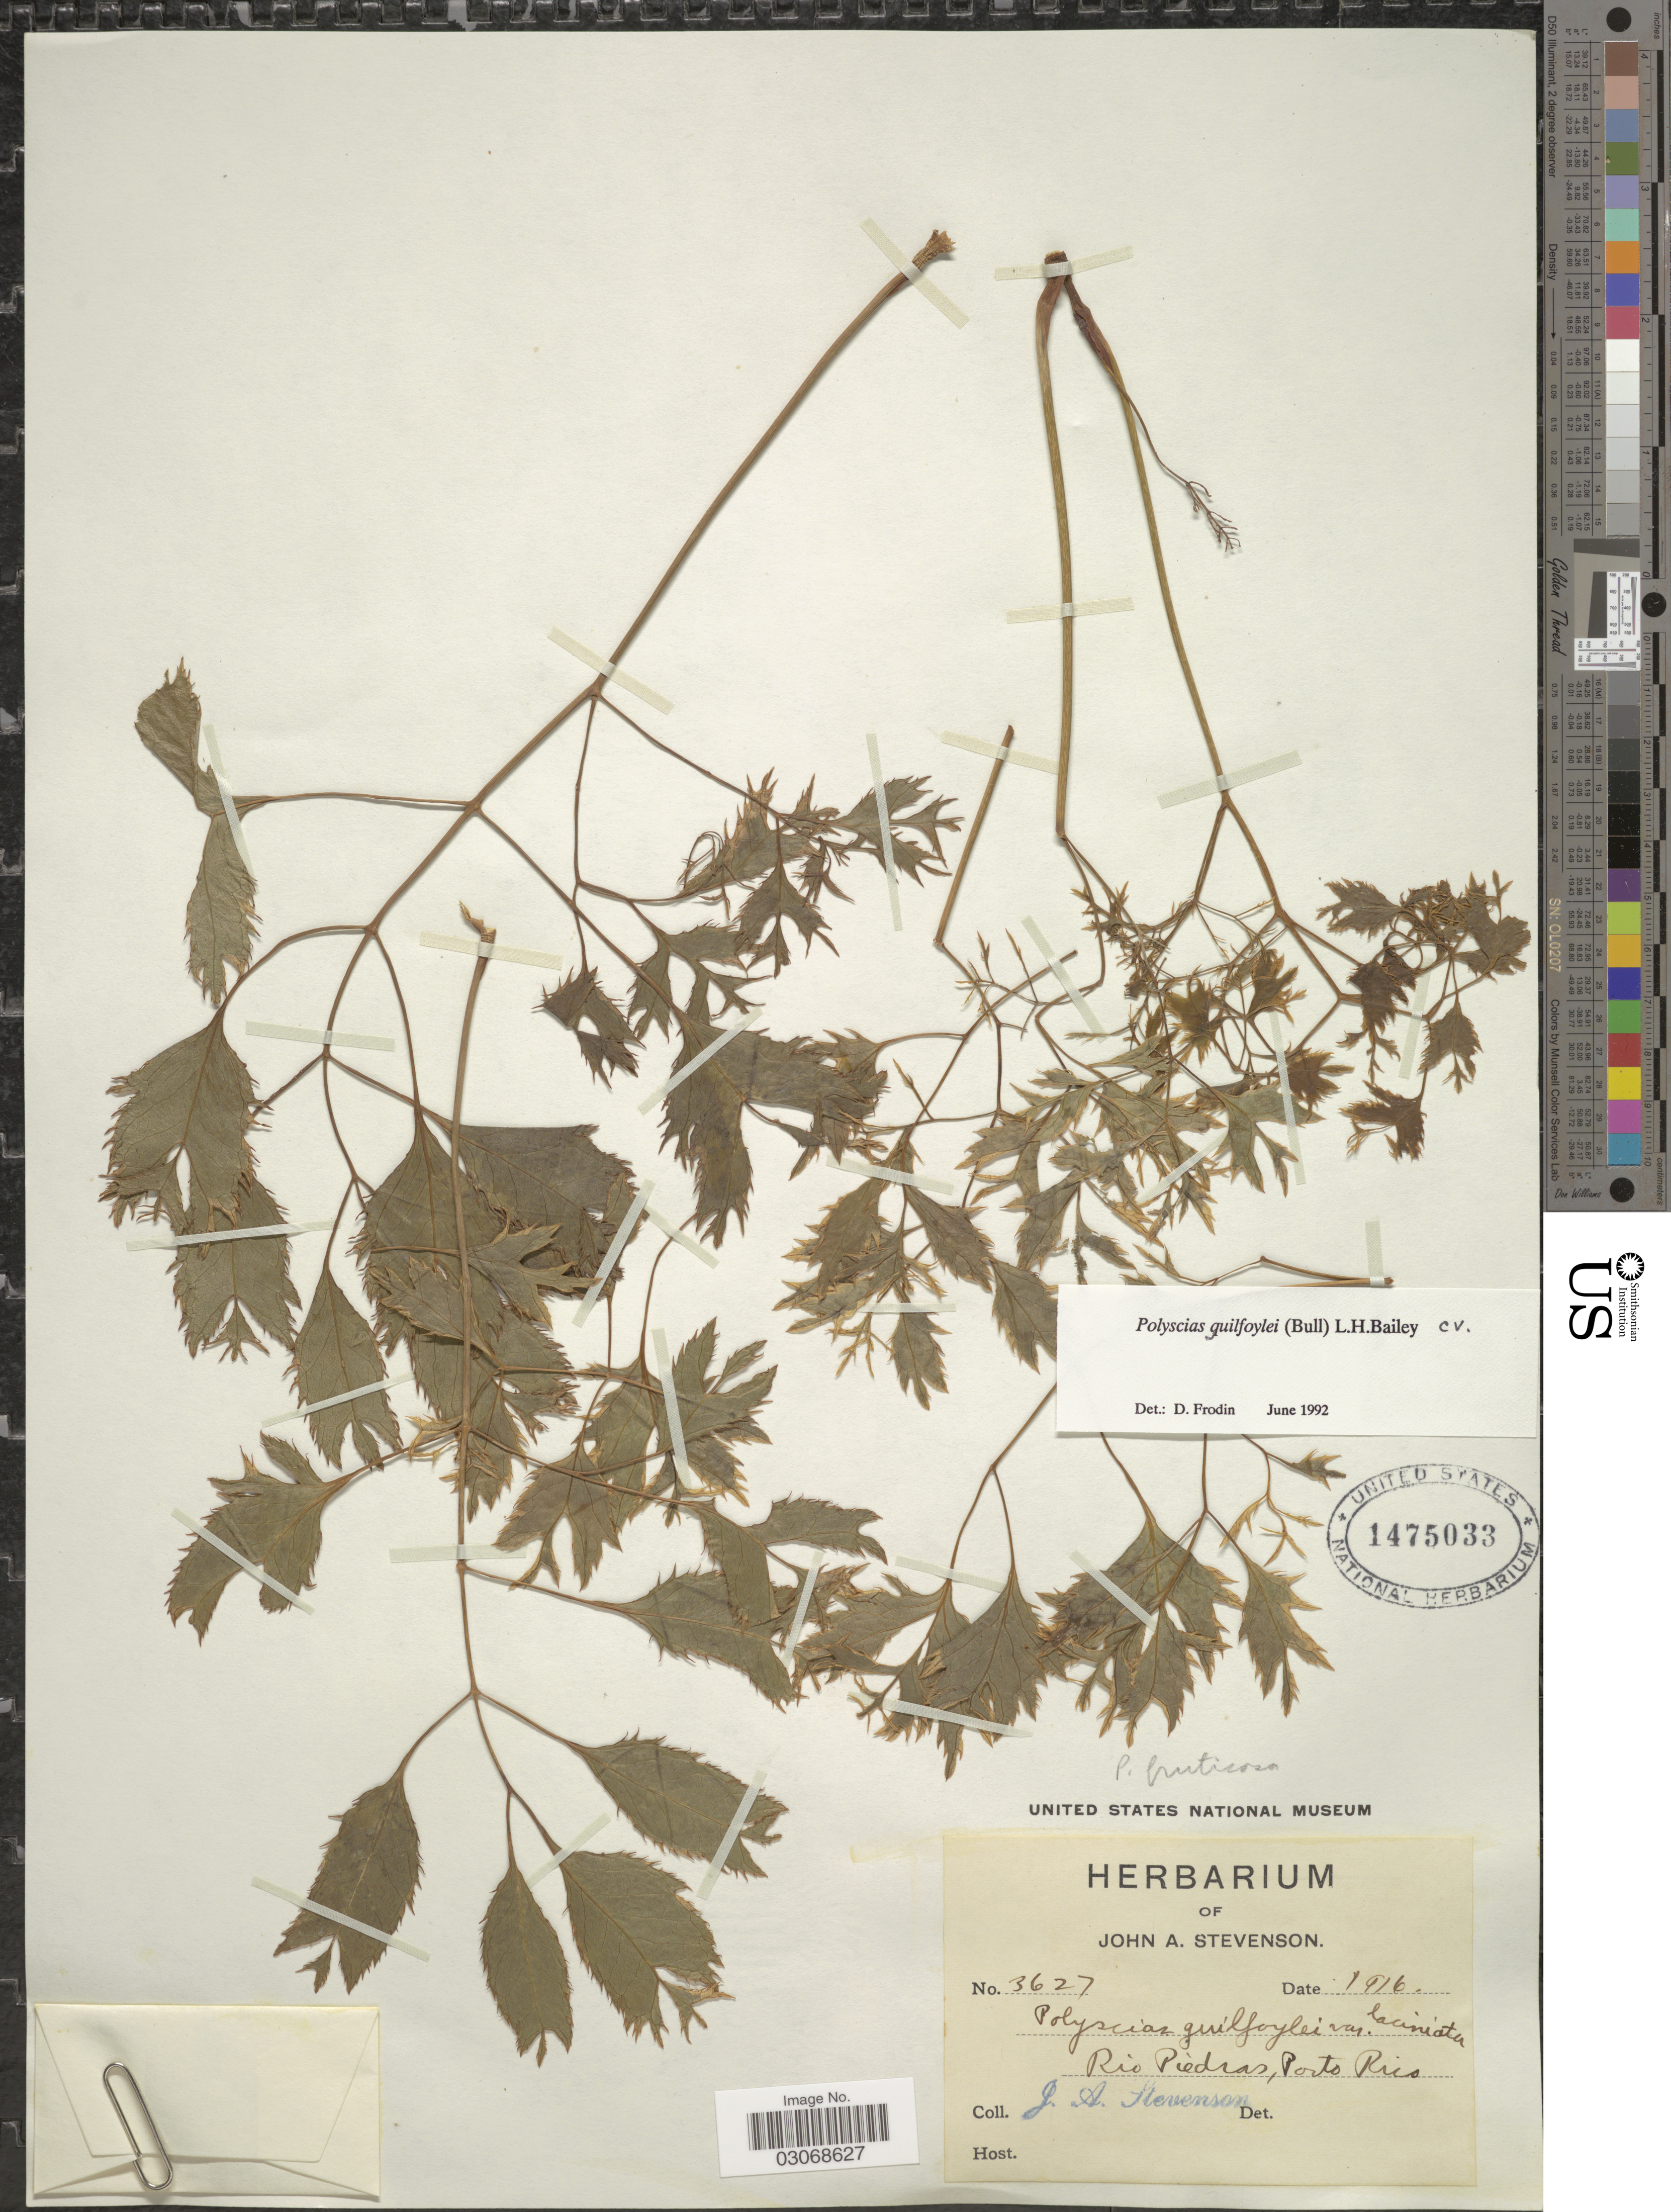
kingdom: Plantae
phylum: Tracheophyta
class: Magnoliopsida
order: Apiales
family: Araliaceae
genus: Polyscias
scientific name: Polyscias guilfoylei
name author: (W. Bull) L.H. Bailey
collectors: J. A. Stevenson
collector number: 3627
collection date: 1916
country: Puerto Rico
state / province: Rio Piedras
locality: Porto Rico.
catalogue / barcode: US 1475033